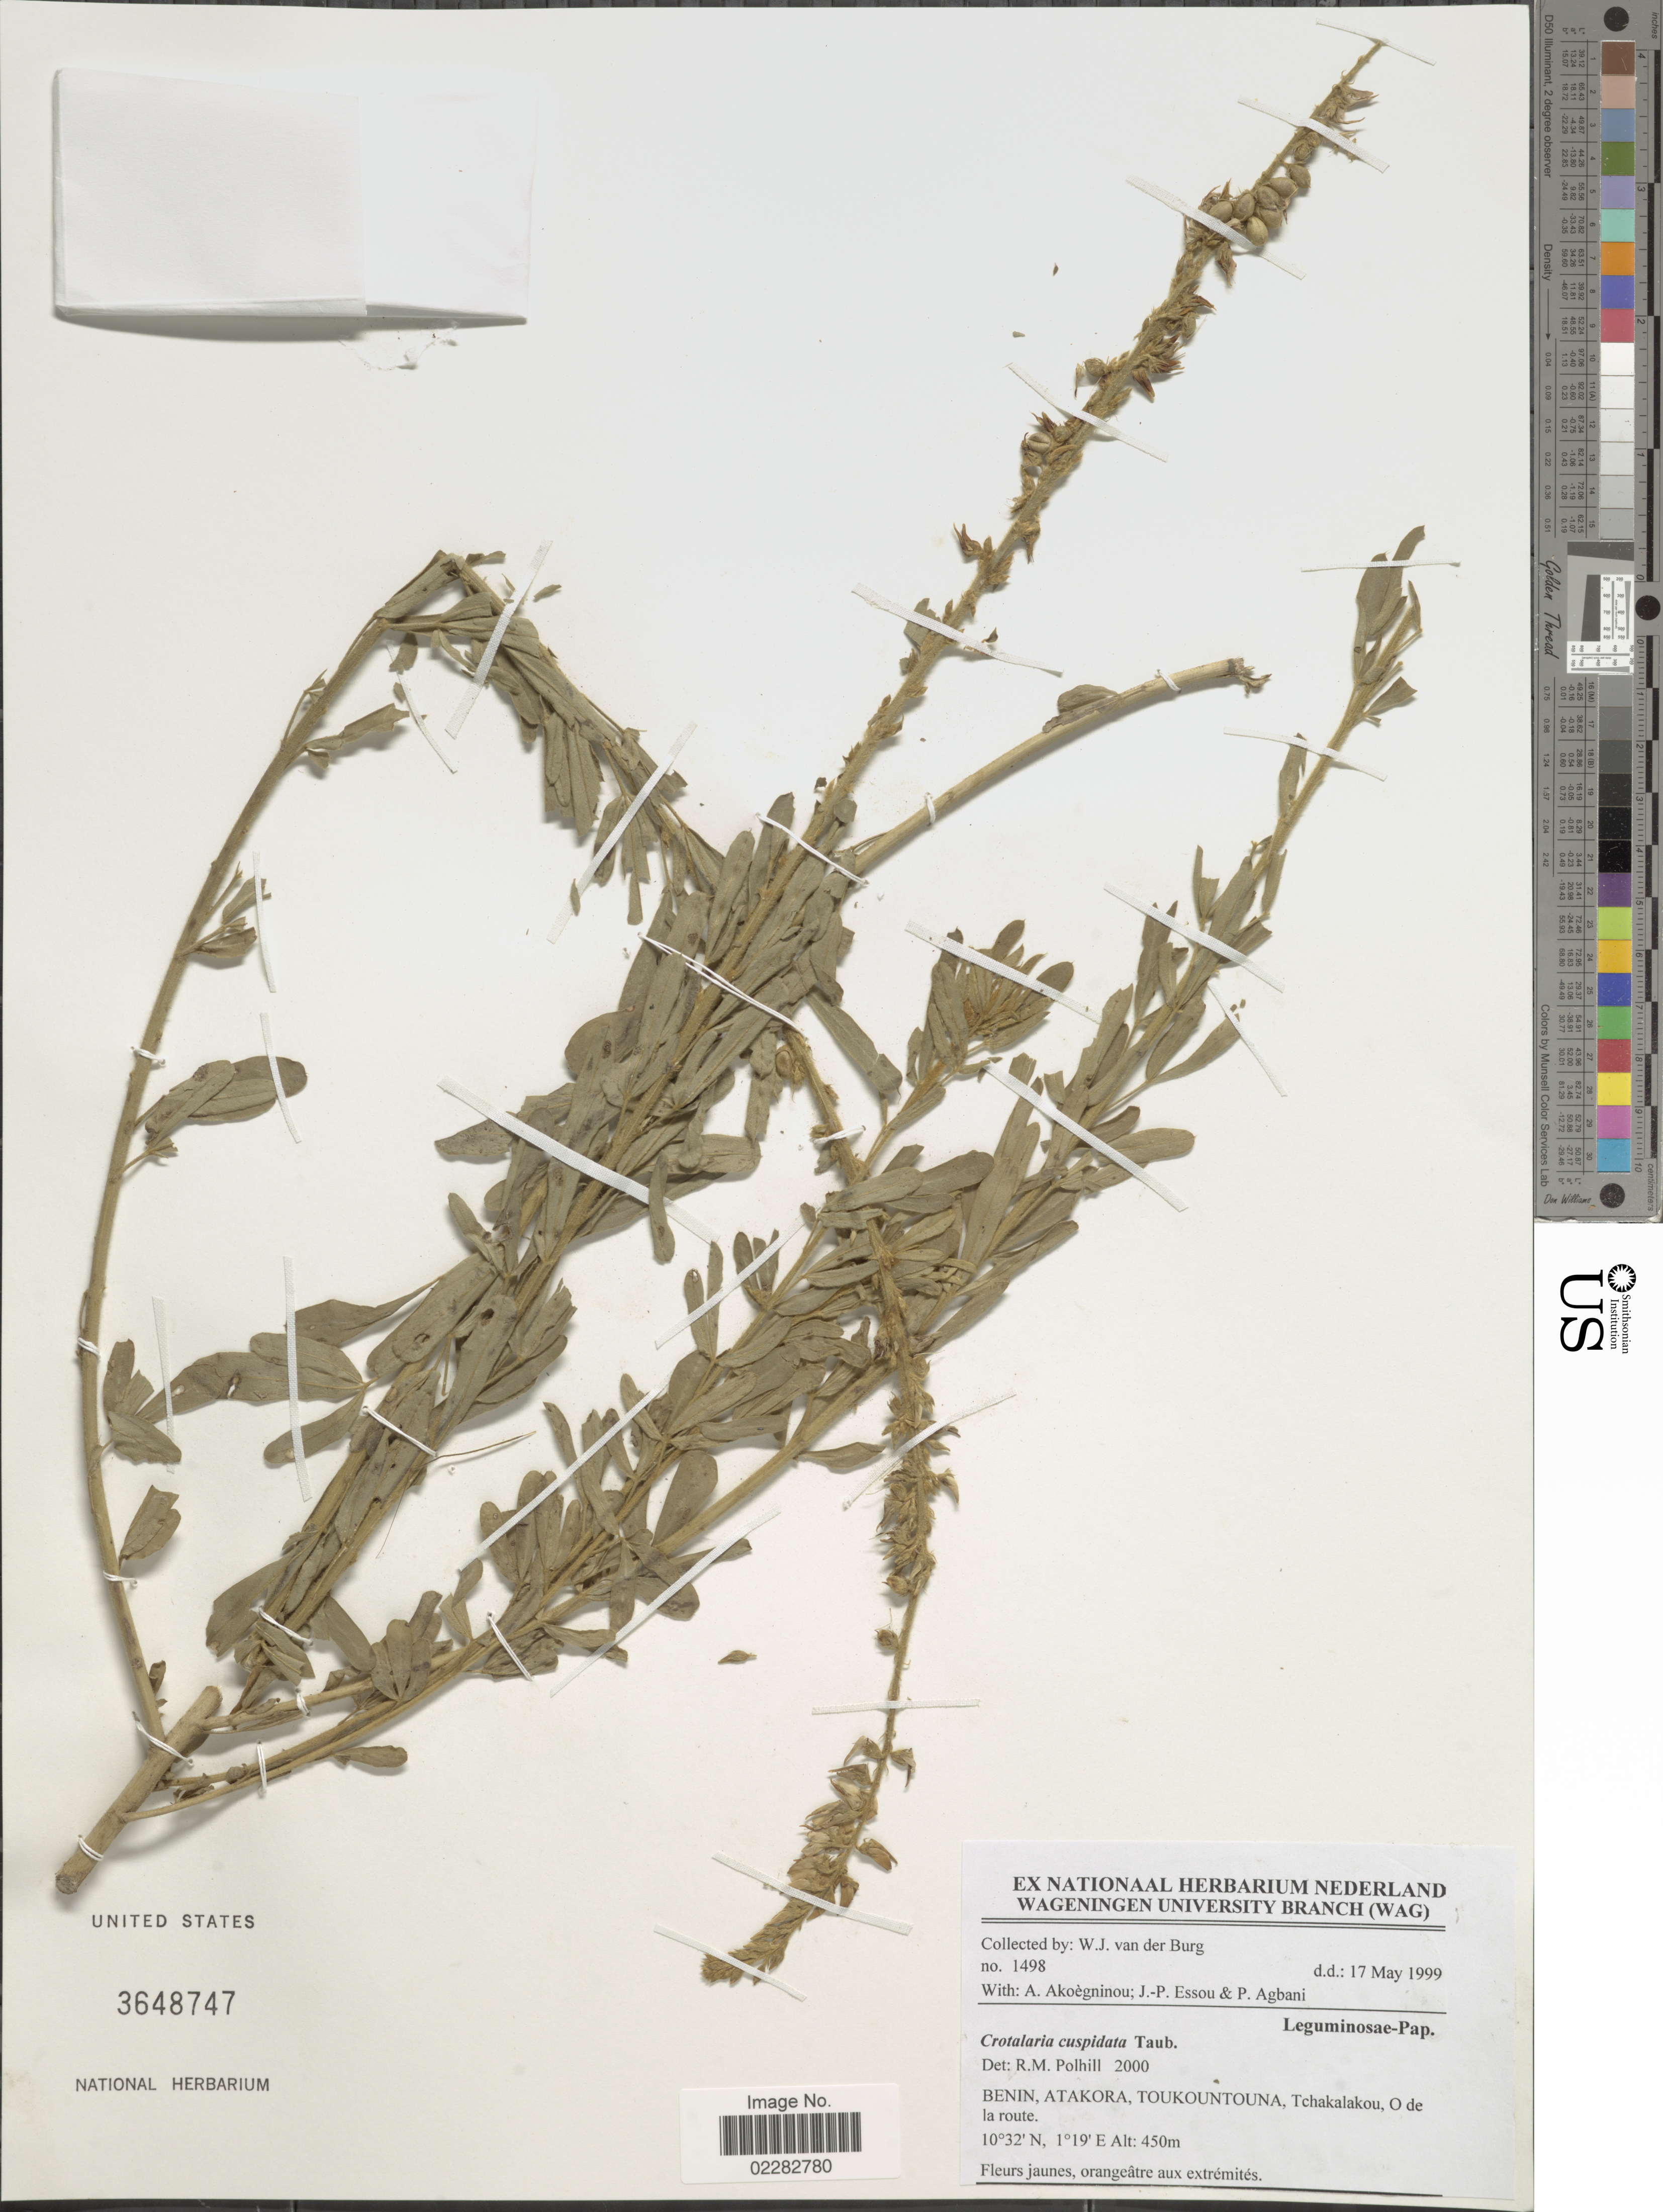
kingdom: Plantae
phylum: Tracheophyta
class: Magnoliopsida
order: Fabales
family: Fabaceae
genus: Crotalaria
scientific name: Crotalaria cuspidata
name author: Taub.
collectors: W. van der Burg, A. Akoegninou, J. Essou & P. Agbani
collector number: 1498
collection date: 1999-05-17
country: Benin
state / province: Atakora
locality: Toukountouna, Tchakalakou, O de la route.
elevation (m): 450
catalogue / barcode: US 3648747